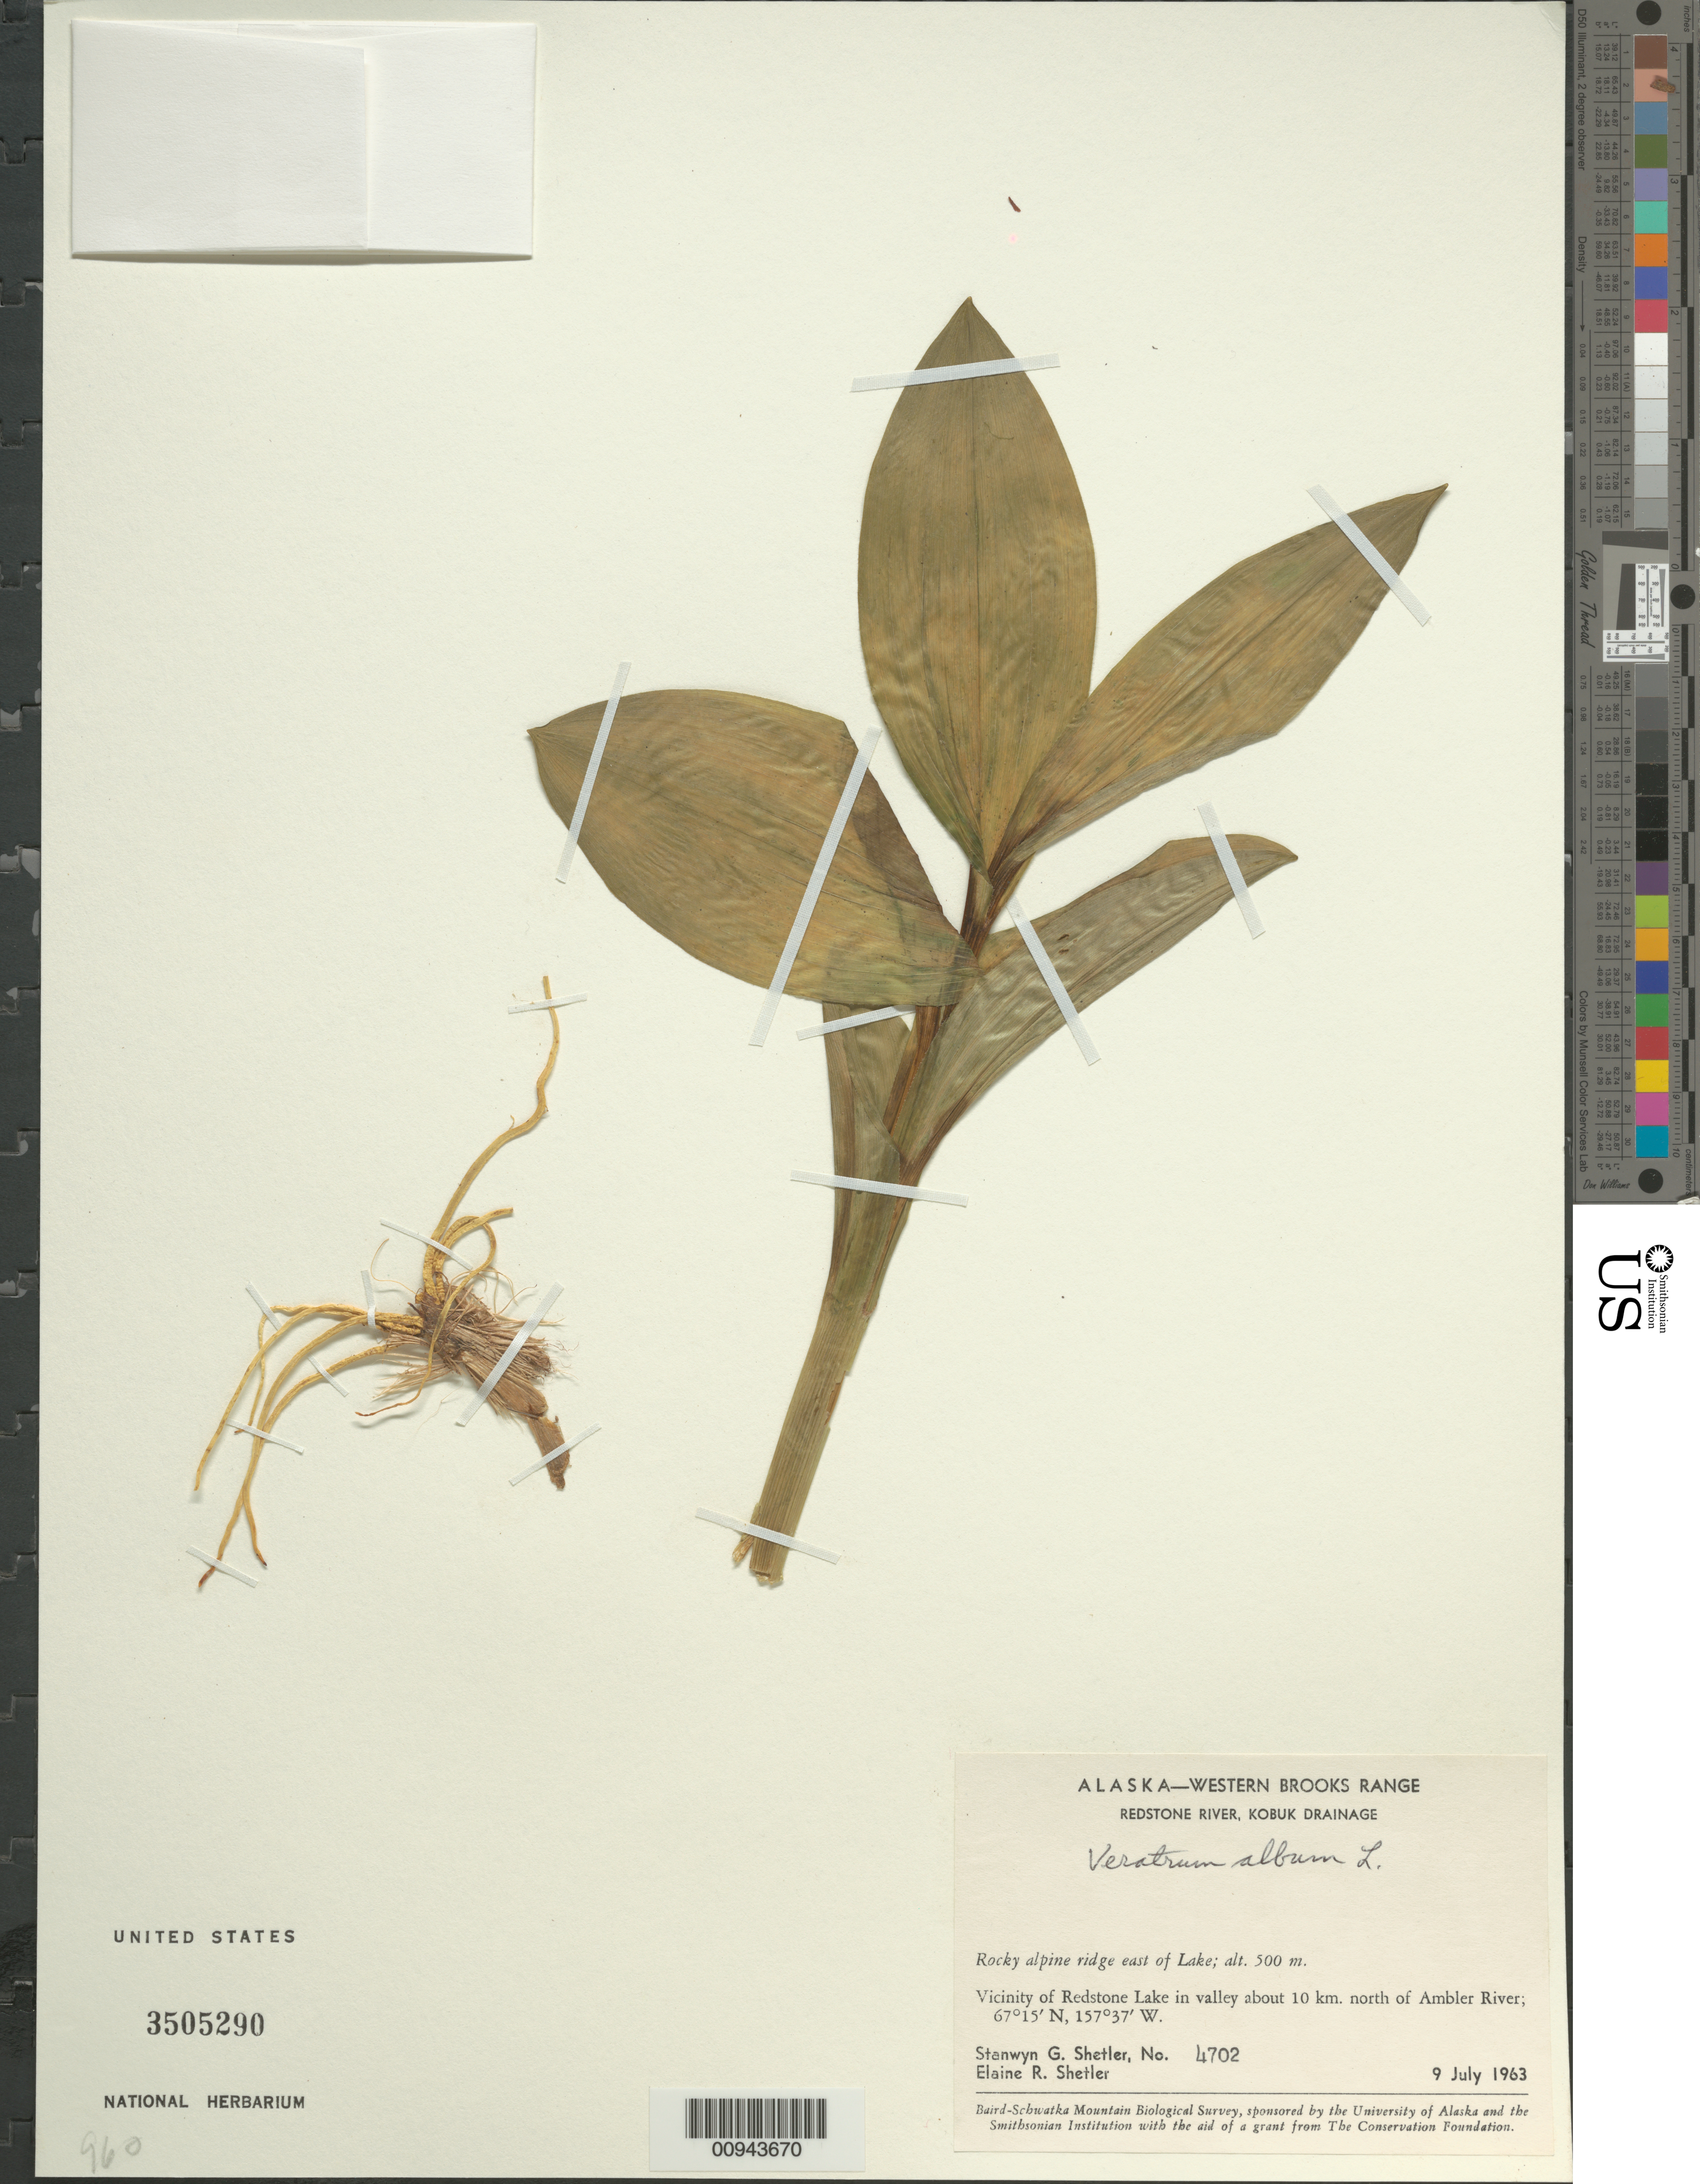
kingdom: Plantae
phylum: Tracheophyta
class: Liliopsida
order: Liliales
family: Melanthiaceae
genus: Veratrum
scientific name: Veratrum album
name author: L.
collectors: S. Shetler & E. R. Shetler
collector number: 4702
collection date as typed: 09 Jul 1963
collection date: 1963-07-09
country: United States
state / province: Alaska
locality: Vicinity of Redstone Lake in valley about 10 km. north of Ambler River. Western Brooks Range, Redstone River, Kobuk Drainage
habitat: Rocky alpine ridge east of Lake.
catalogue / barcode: US 3505290